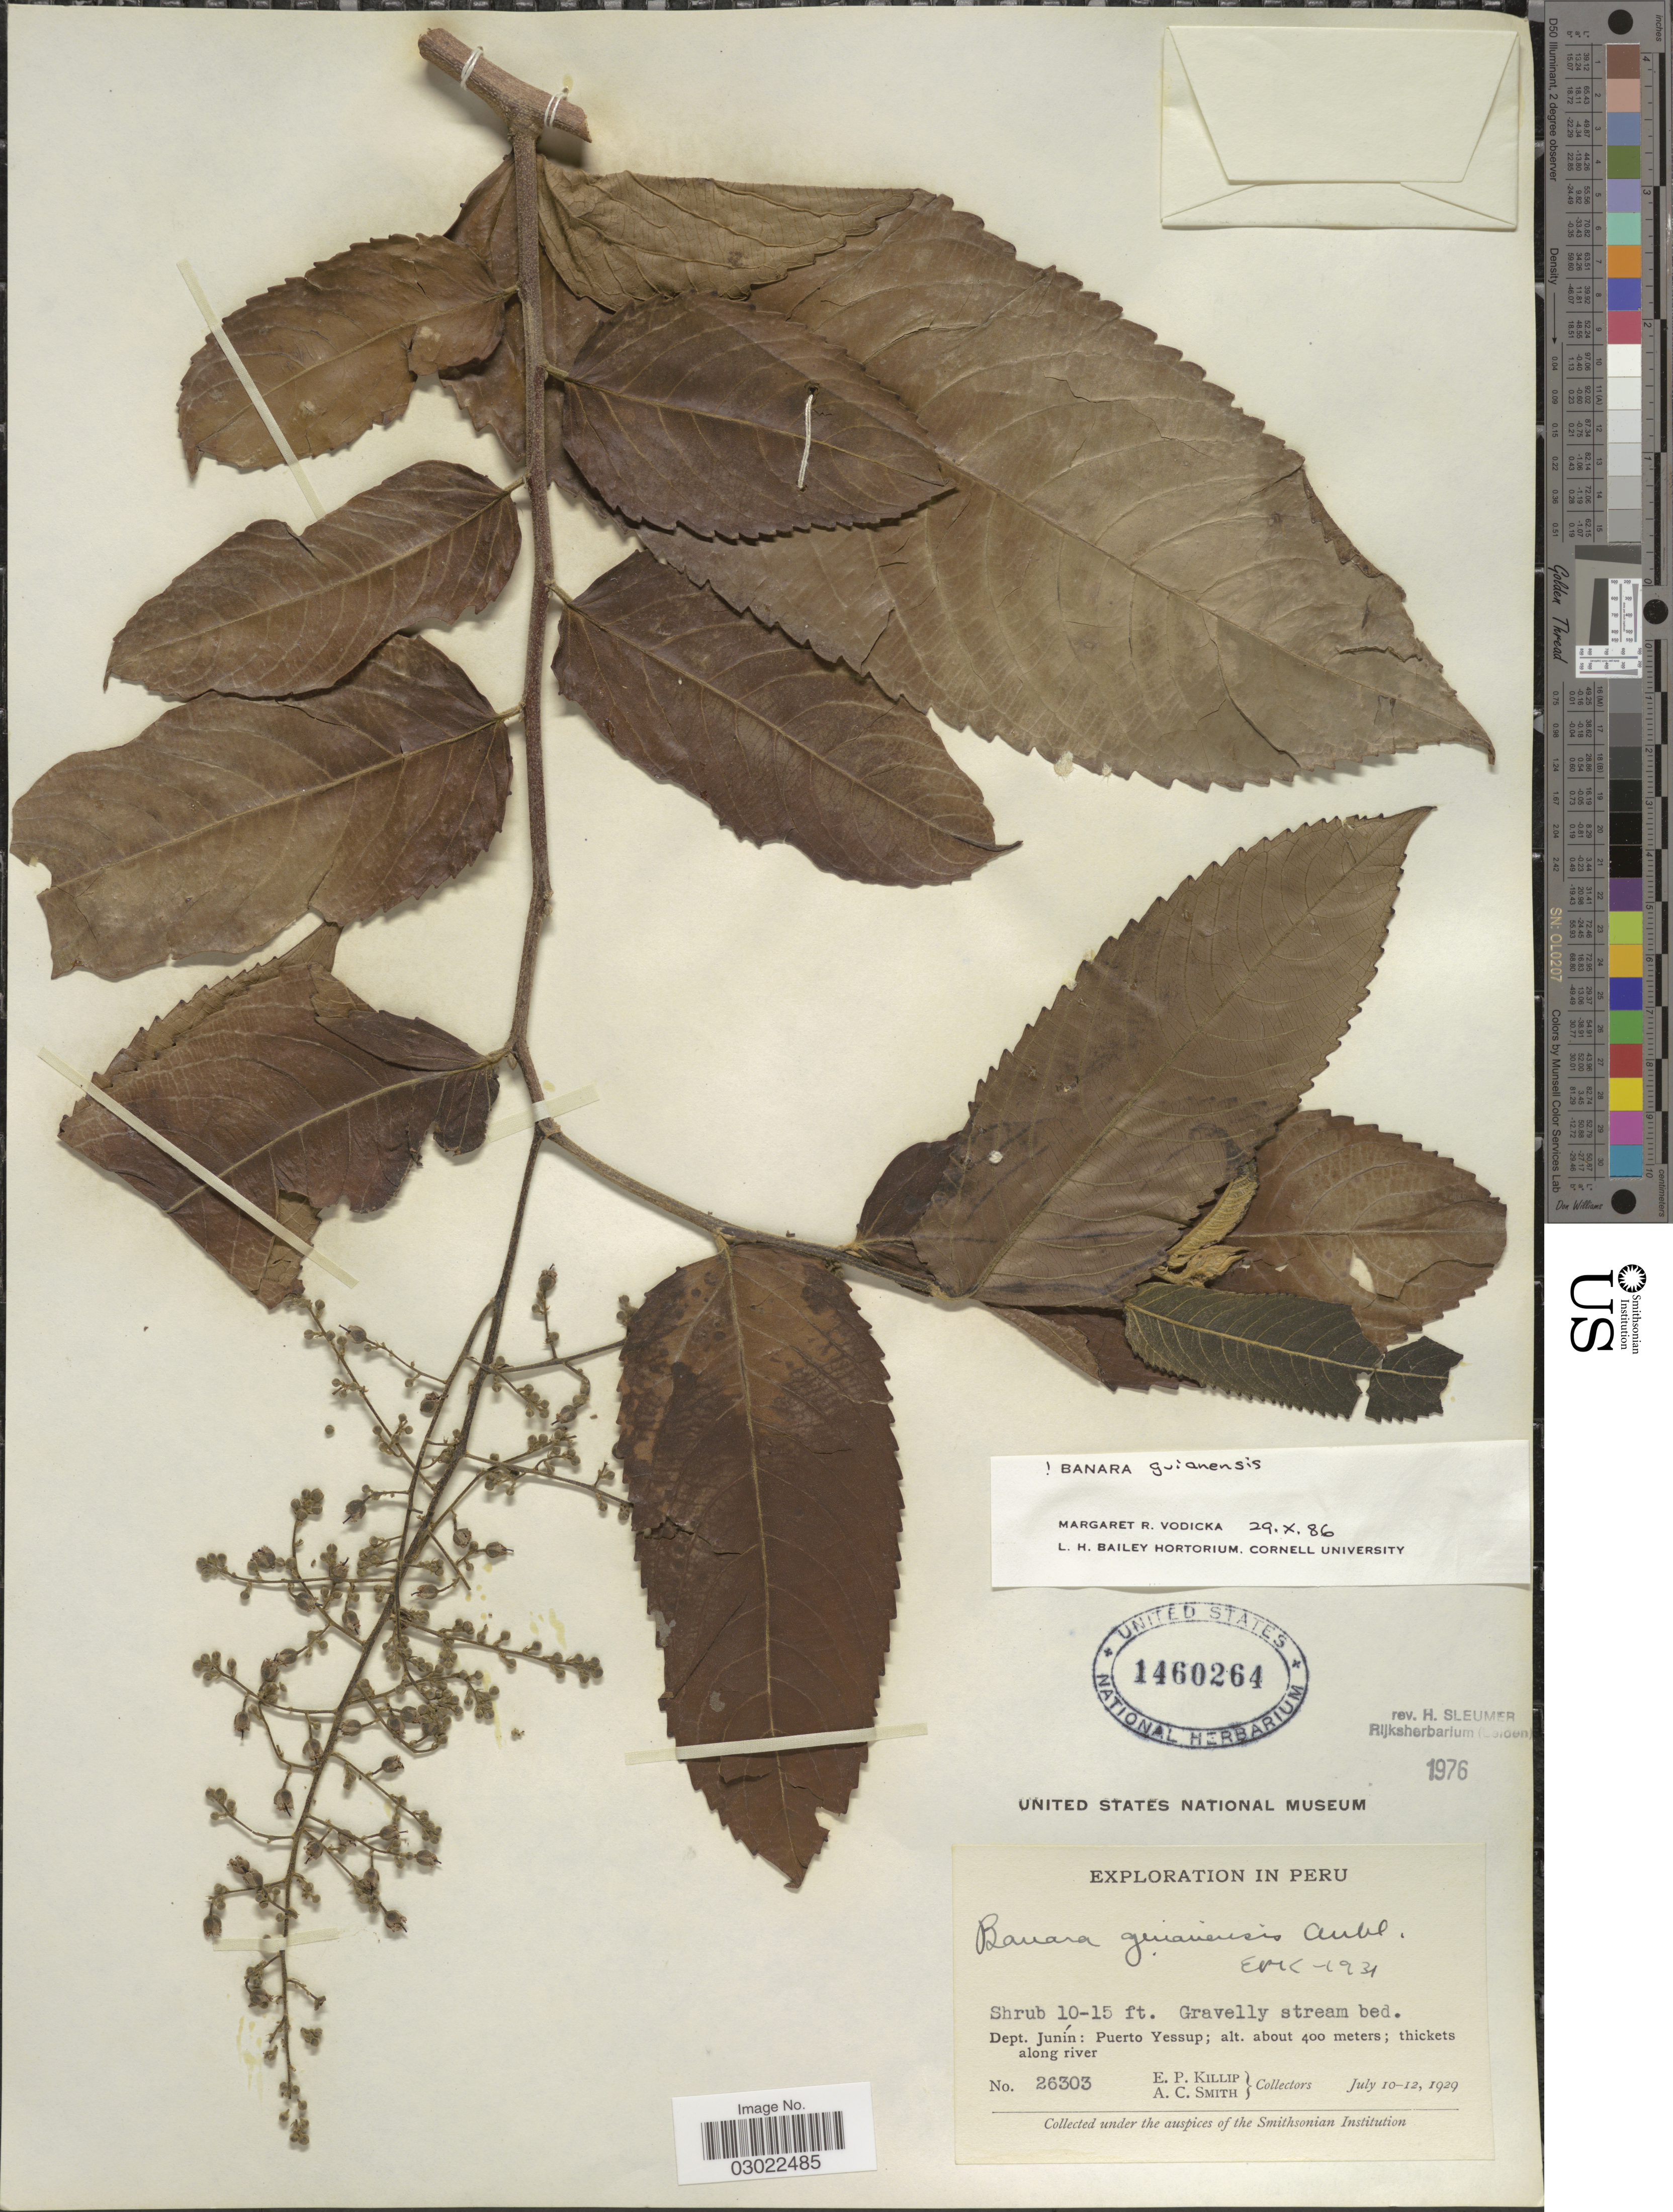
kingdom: Plantae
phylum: Tracheophyta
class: Magnoliopsida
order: Malpighiales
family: Salicaceae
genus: Banara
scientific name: Banara guianensis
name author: Aubl.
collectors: E. P. Killip & A. C. Smith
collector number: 26303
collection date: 1929-07-10/1929-07-12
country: Peru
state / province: Junín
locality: Dept. Junín: Puerto Yessup; thickets along river.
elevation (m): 400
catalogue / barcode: US 1460264